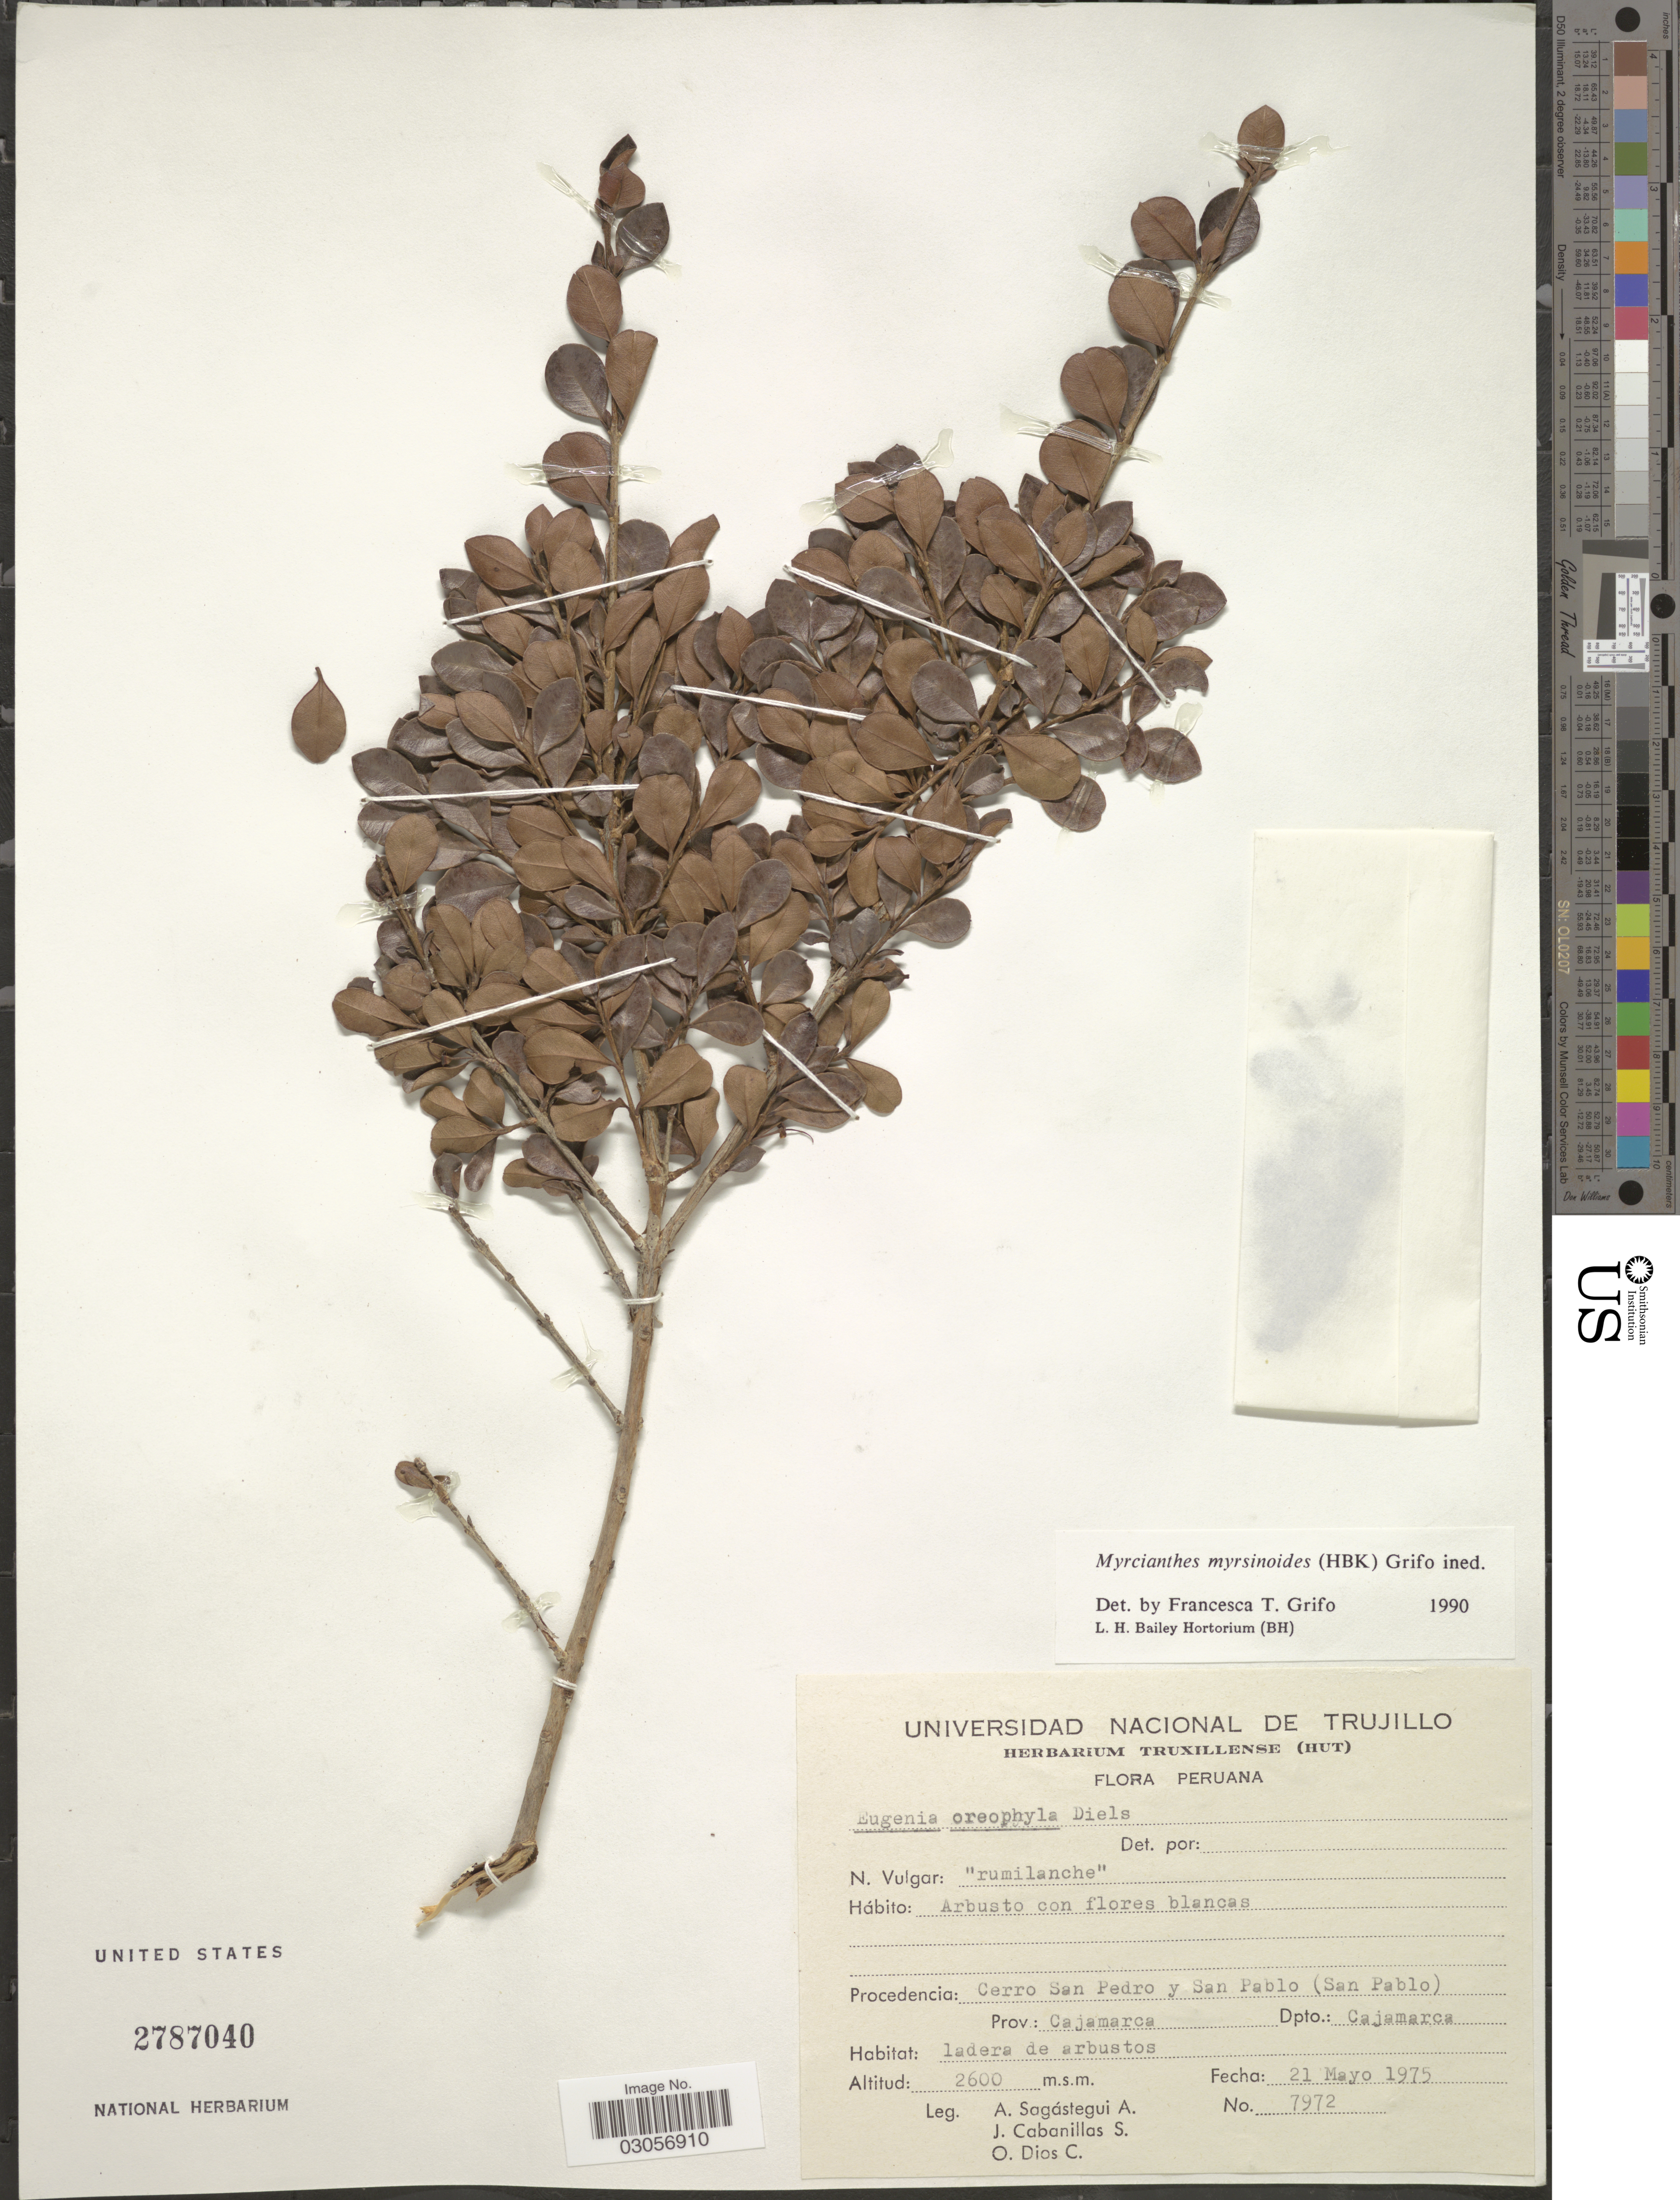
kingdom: Plantae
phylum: Tracheophyta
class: Magnoliopsida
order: Myrtales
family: Myrtaceae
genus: Myrcianthes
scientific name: Myrcianthes myrsinoides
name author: (Kunth) Grifo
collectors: A. Sagástegui A., J. Cabanillas S. & O. Dios C.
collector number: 7972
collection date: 1975-05-21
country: Peru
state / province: Cajamarca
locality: Procedencia: Cerro San Pedro y San Pablo (San Pablo), Prov.: Cajamarca, Dpto. Cajamarca.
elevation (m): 2600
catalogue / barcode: US 2787040